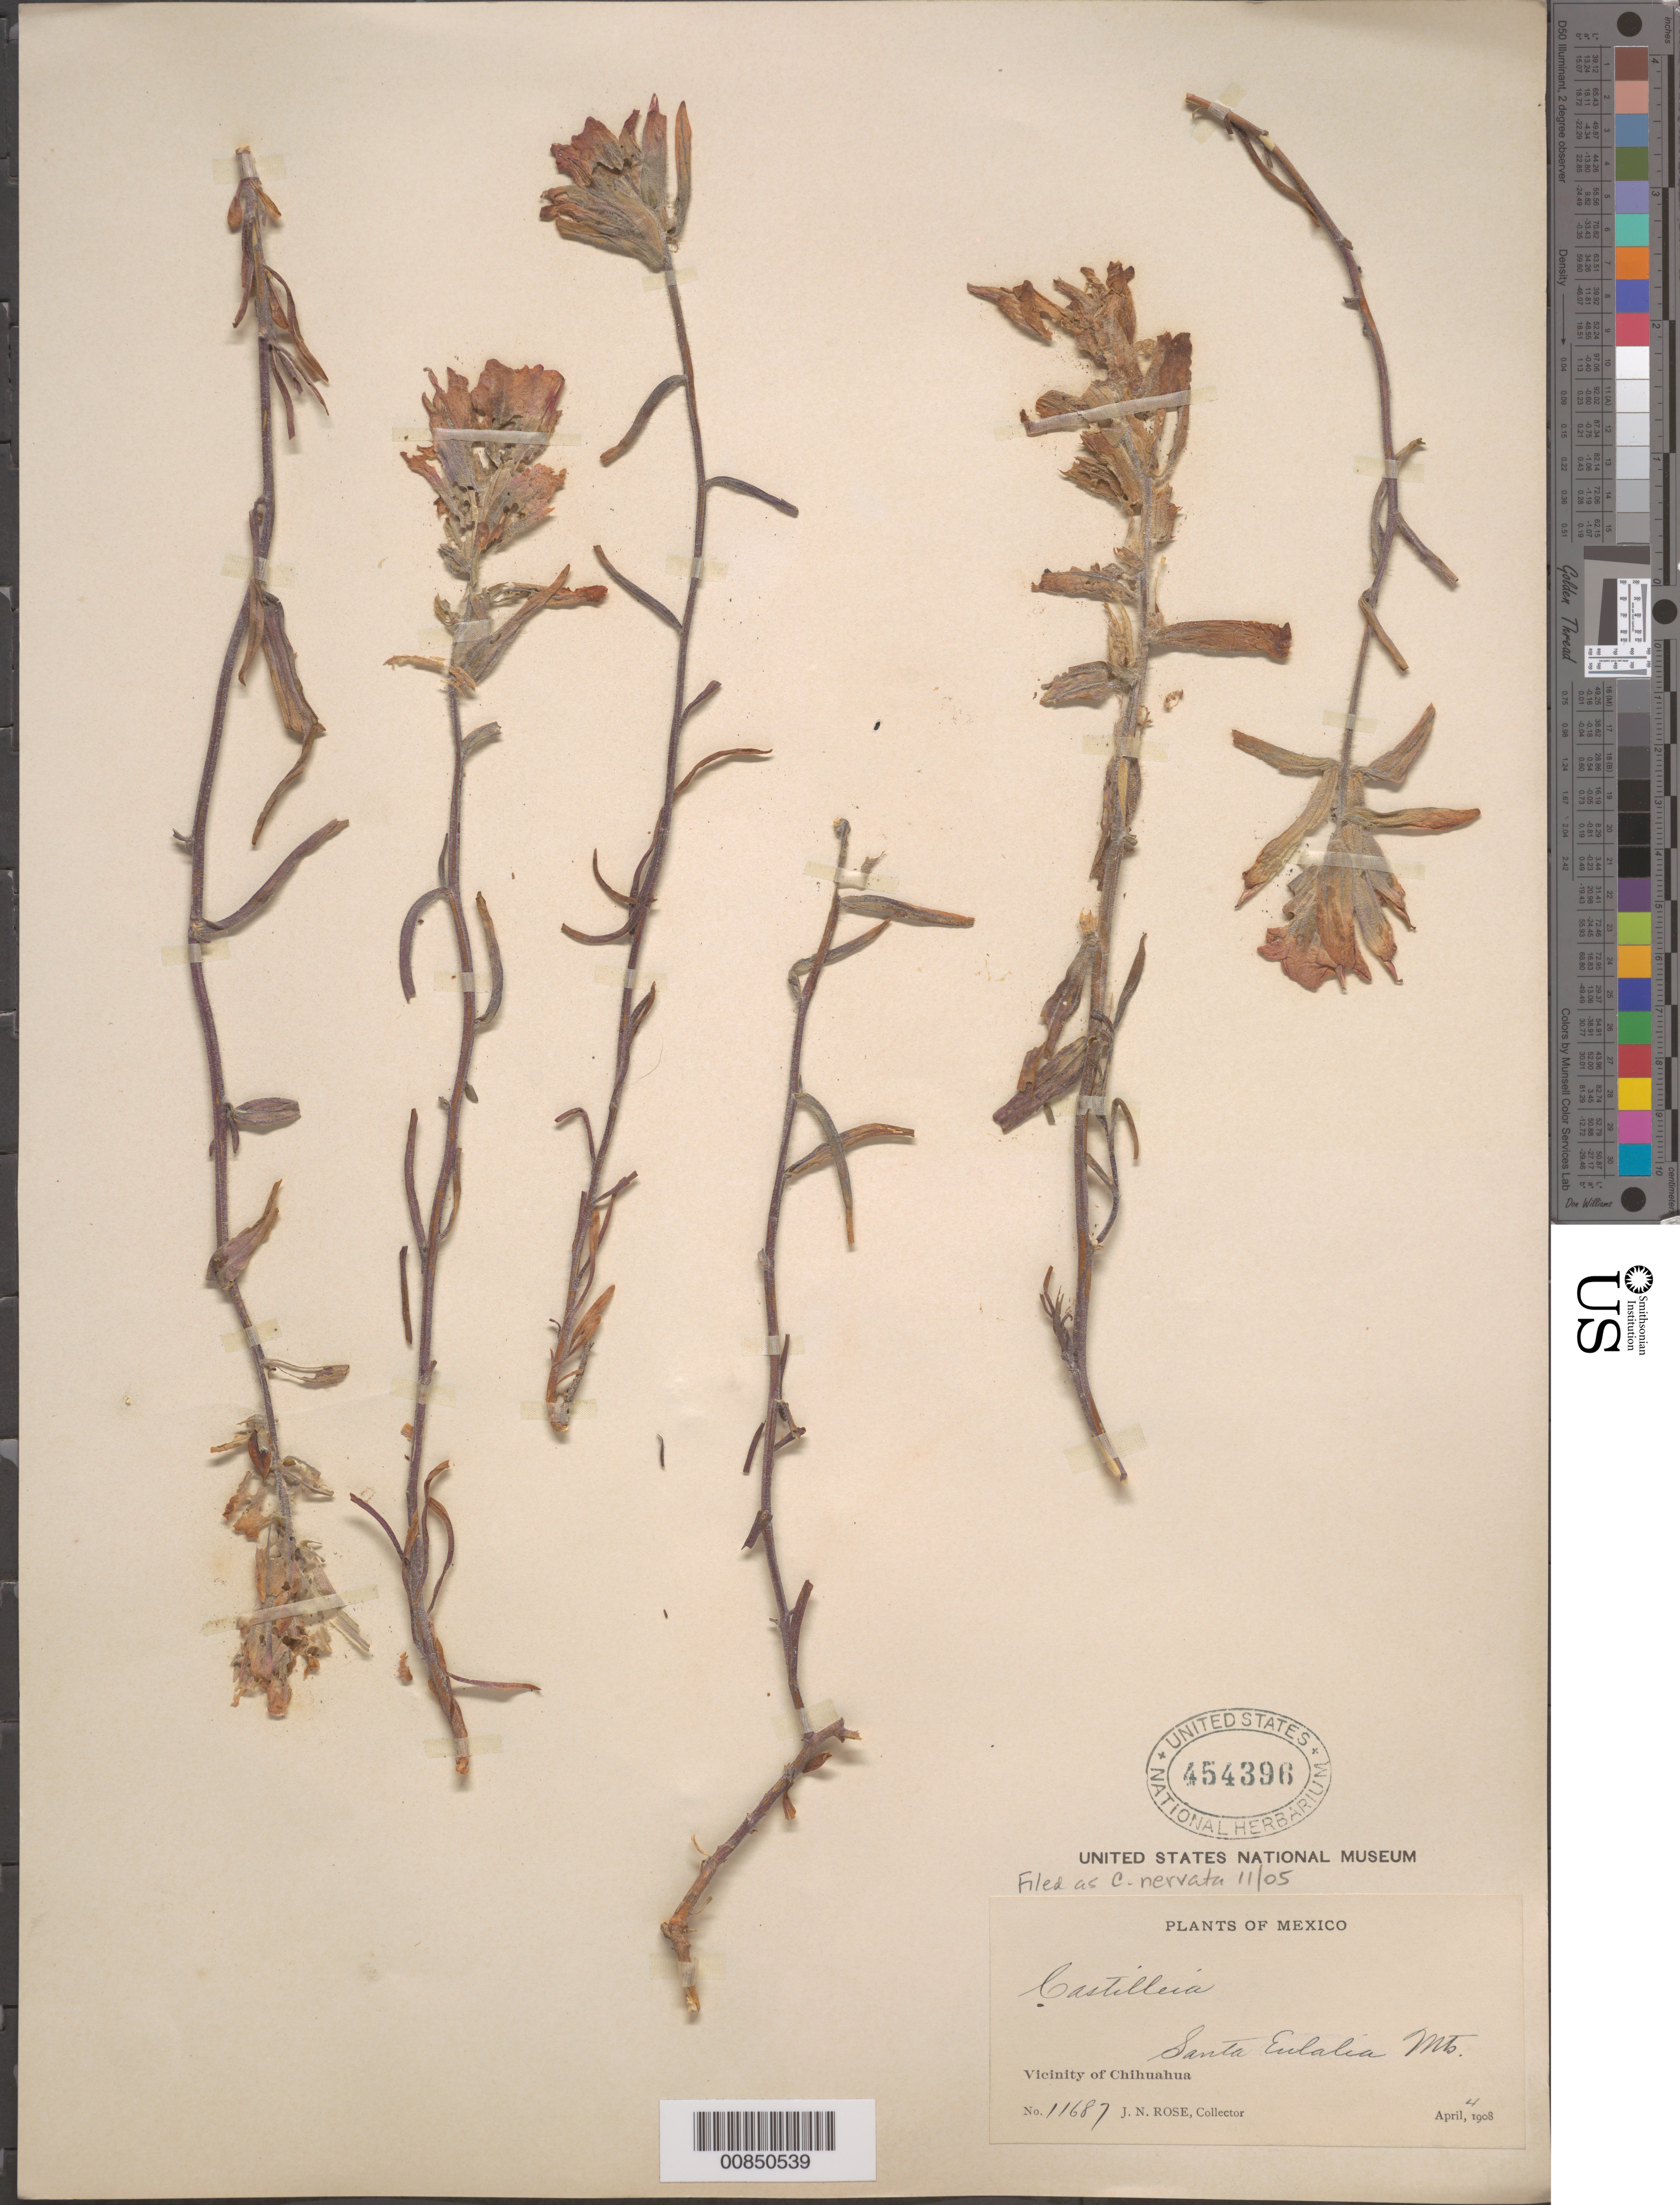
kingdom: Plantae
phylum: Tracheophyta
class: Magnoliopsida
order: Lamiales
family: Orobanchaceae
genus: Castilleja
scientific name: Castilleja nervata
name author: Eastw.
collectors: J. N. Rose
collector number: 11687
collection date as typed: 04 Apr 1908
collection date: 1908-04-04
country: Mexico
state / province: Chihuahua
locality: Santa Eulalia Mts. Vicinity of Chihuahua.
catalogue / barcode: US 454396